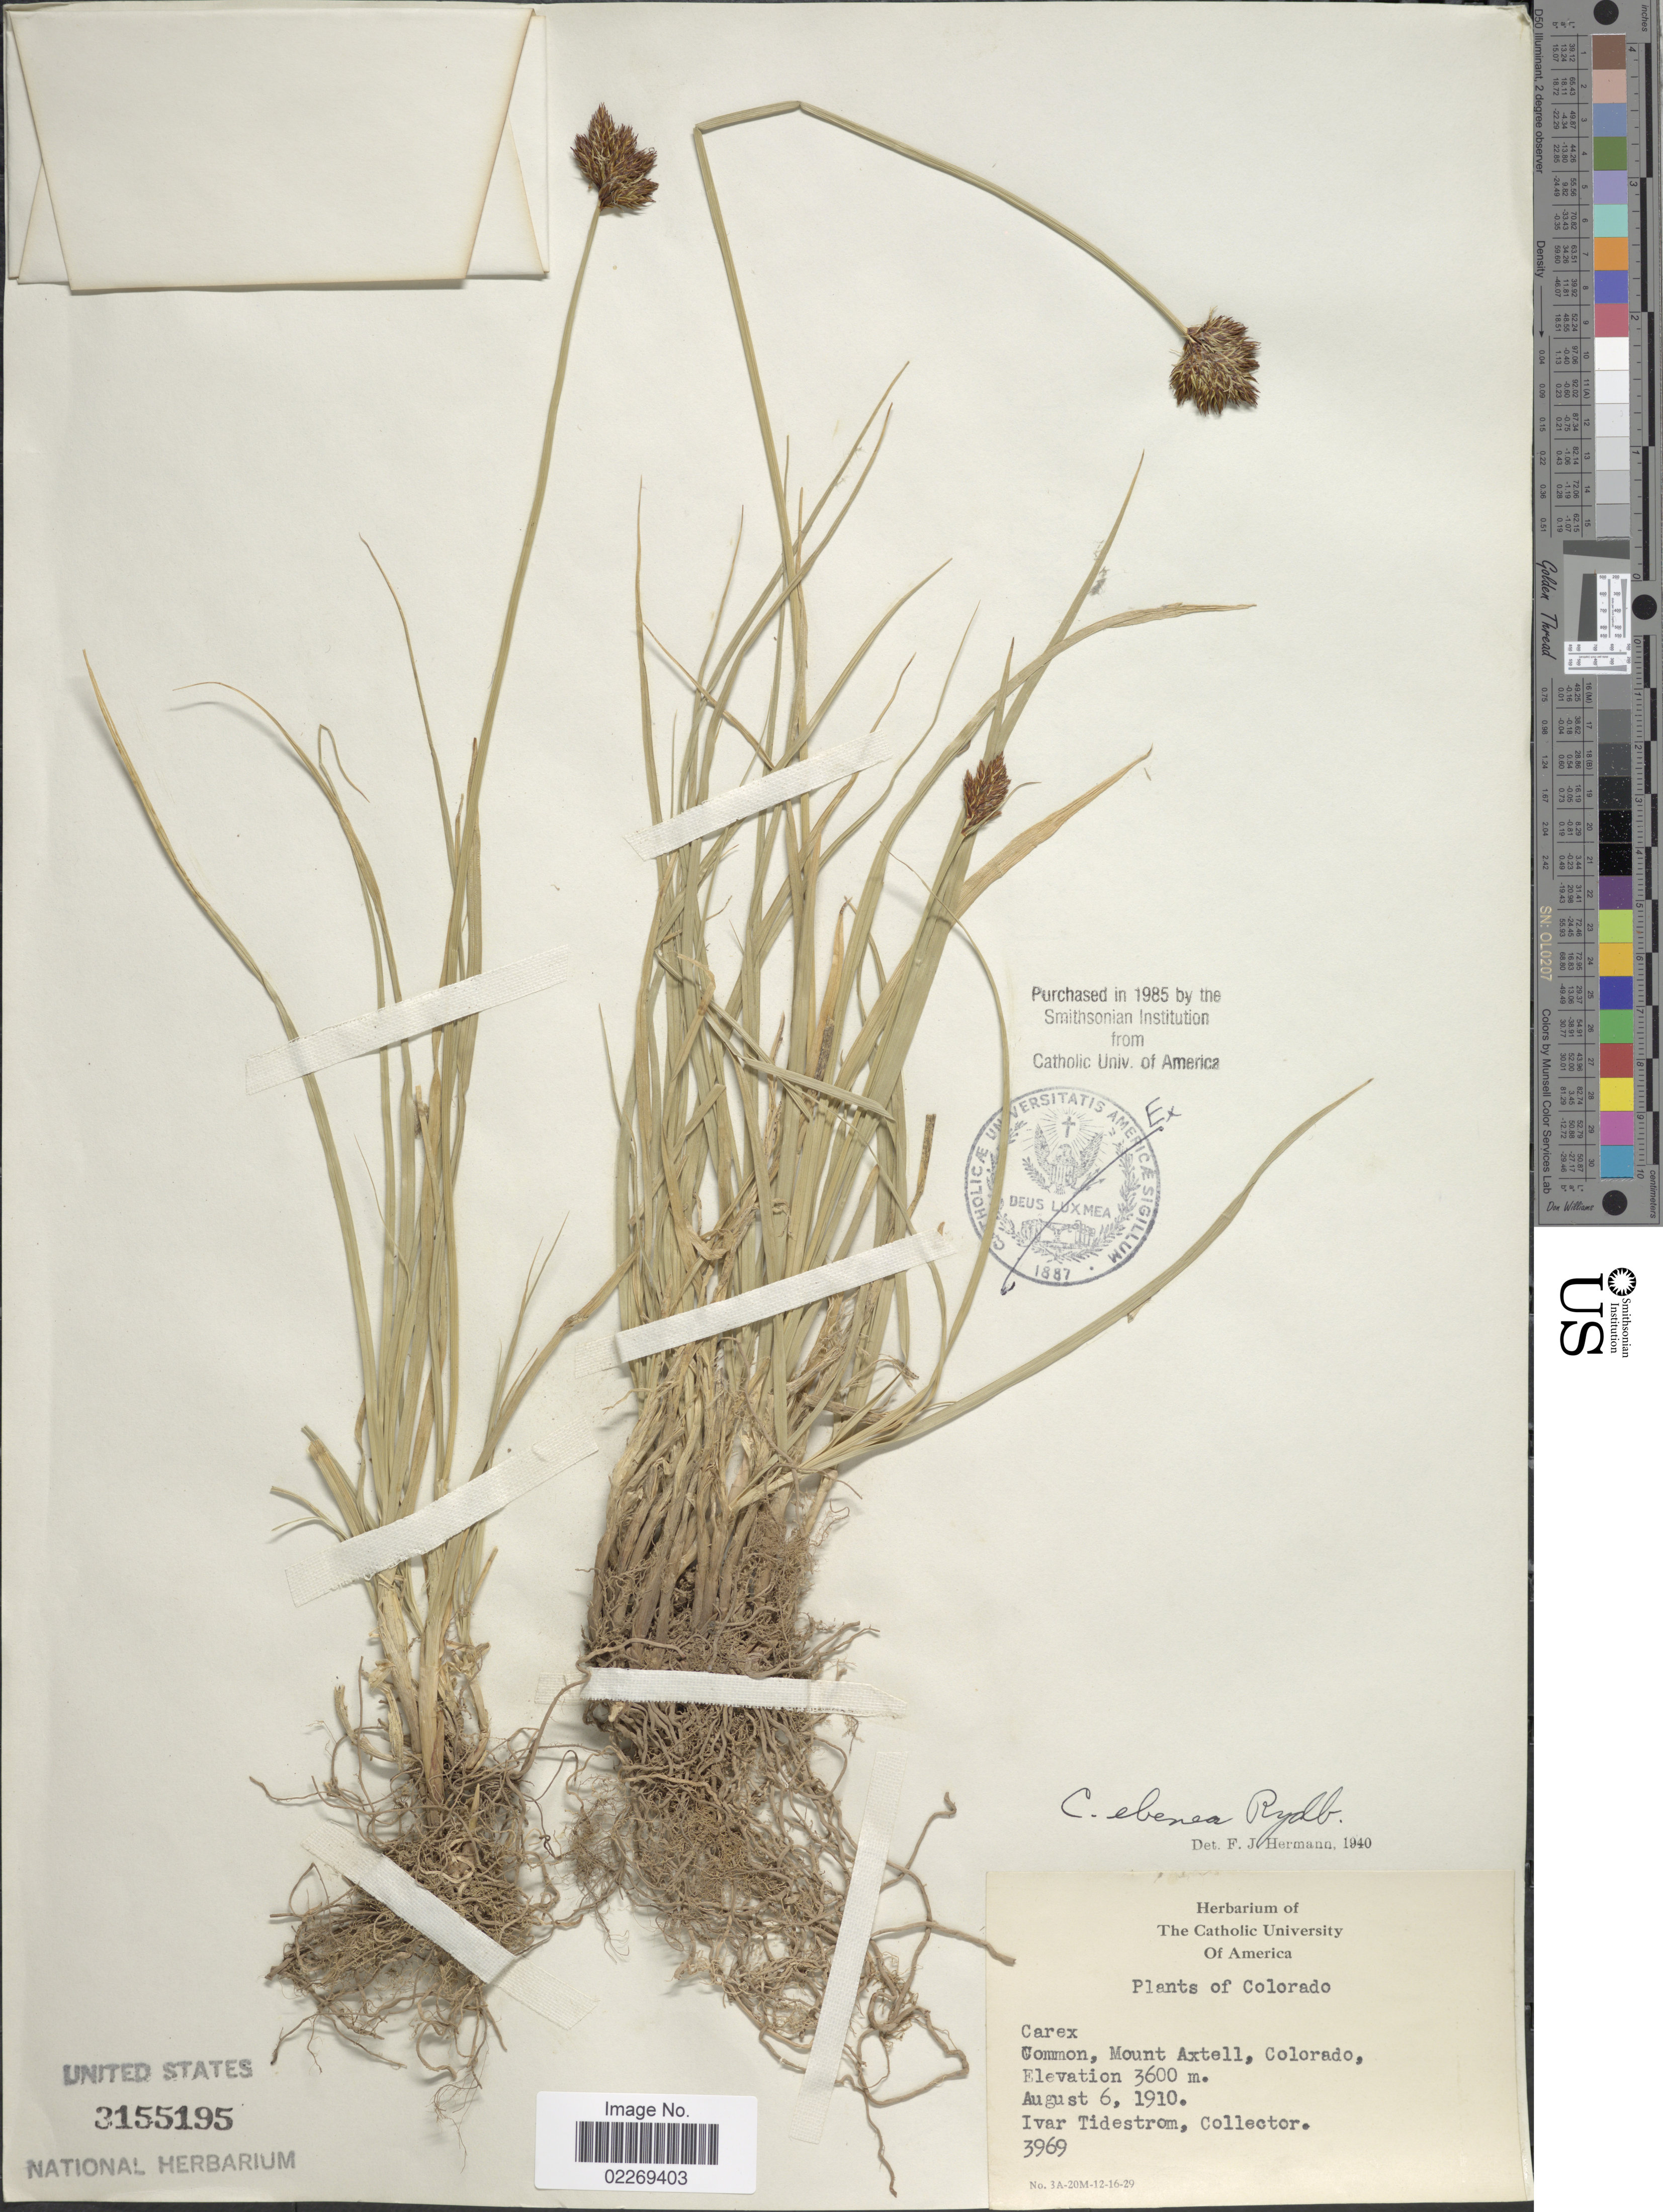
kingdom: Plantae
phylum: Tracheophyta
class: Liliopsida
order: Poales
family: Cyperaceae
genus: Carex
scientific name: Carex ebenea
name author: Rydb.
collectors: I. F. Tidestrom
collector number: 3969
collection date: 1910-08-06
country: United States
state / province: Colorado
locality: Mount Axtell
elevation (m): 3600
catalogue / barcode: US 3155195